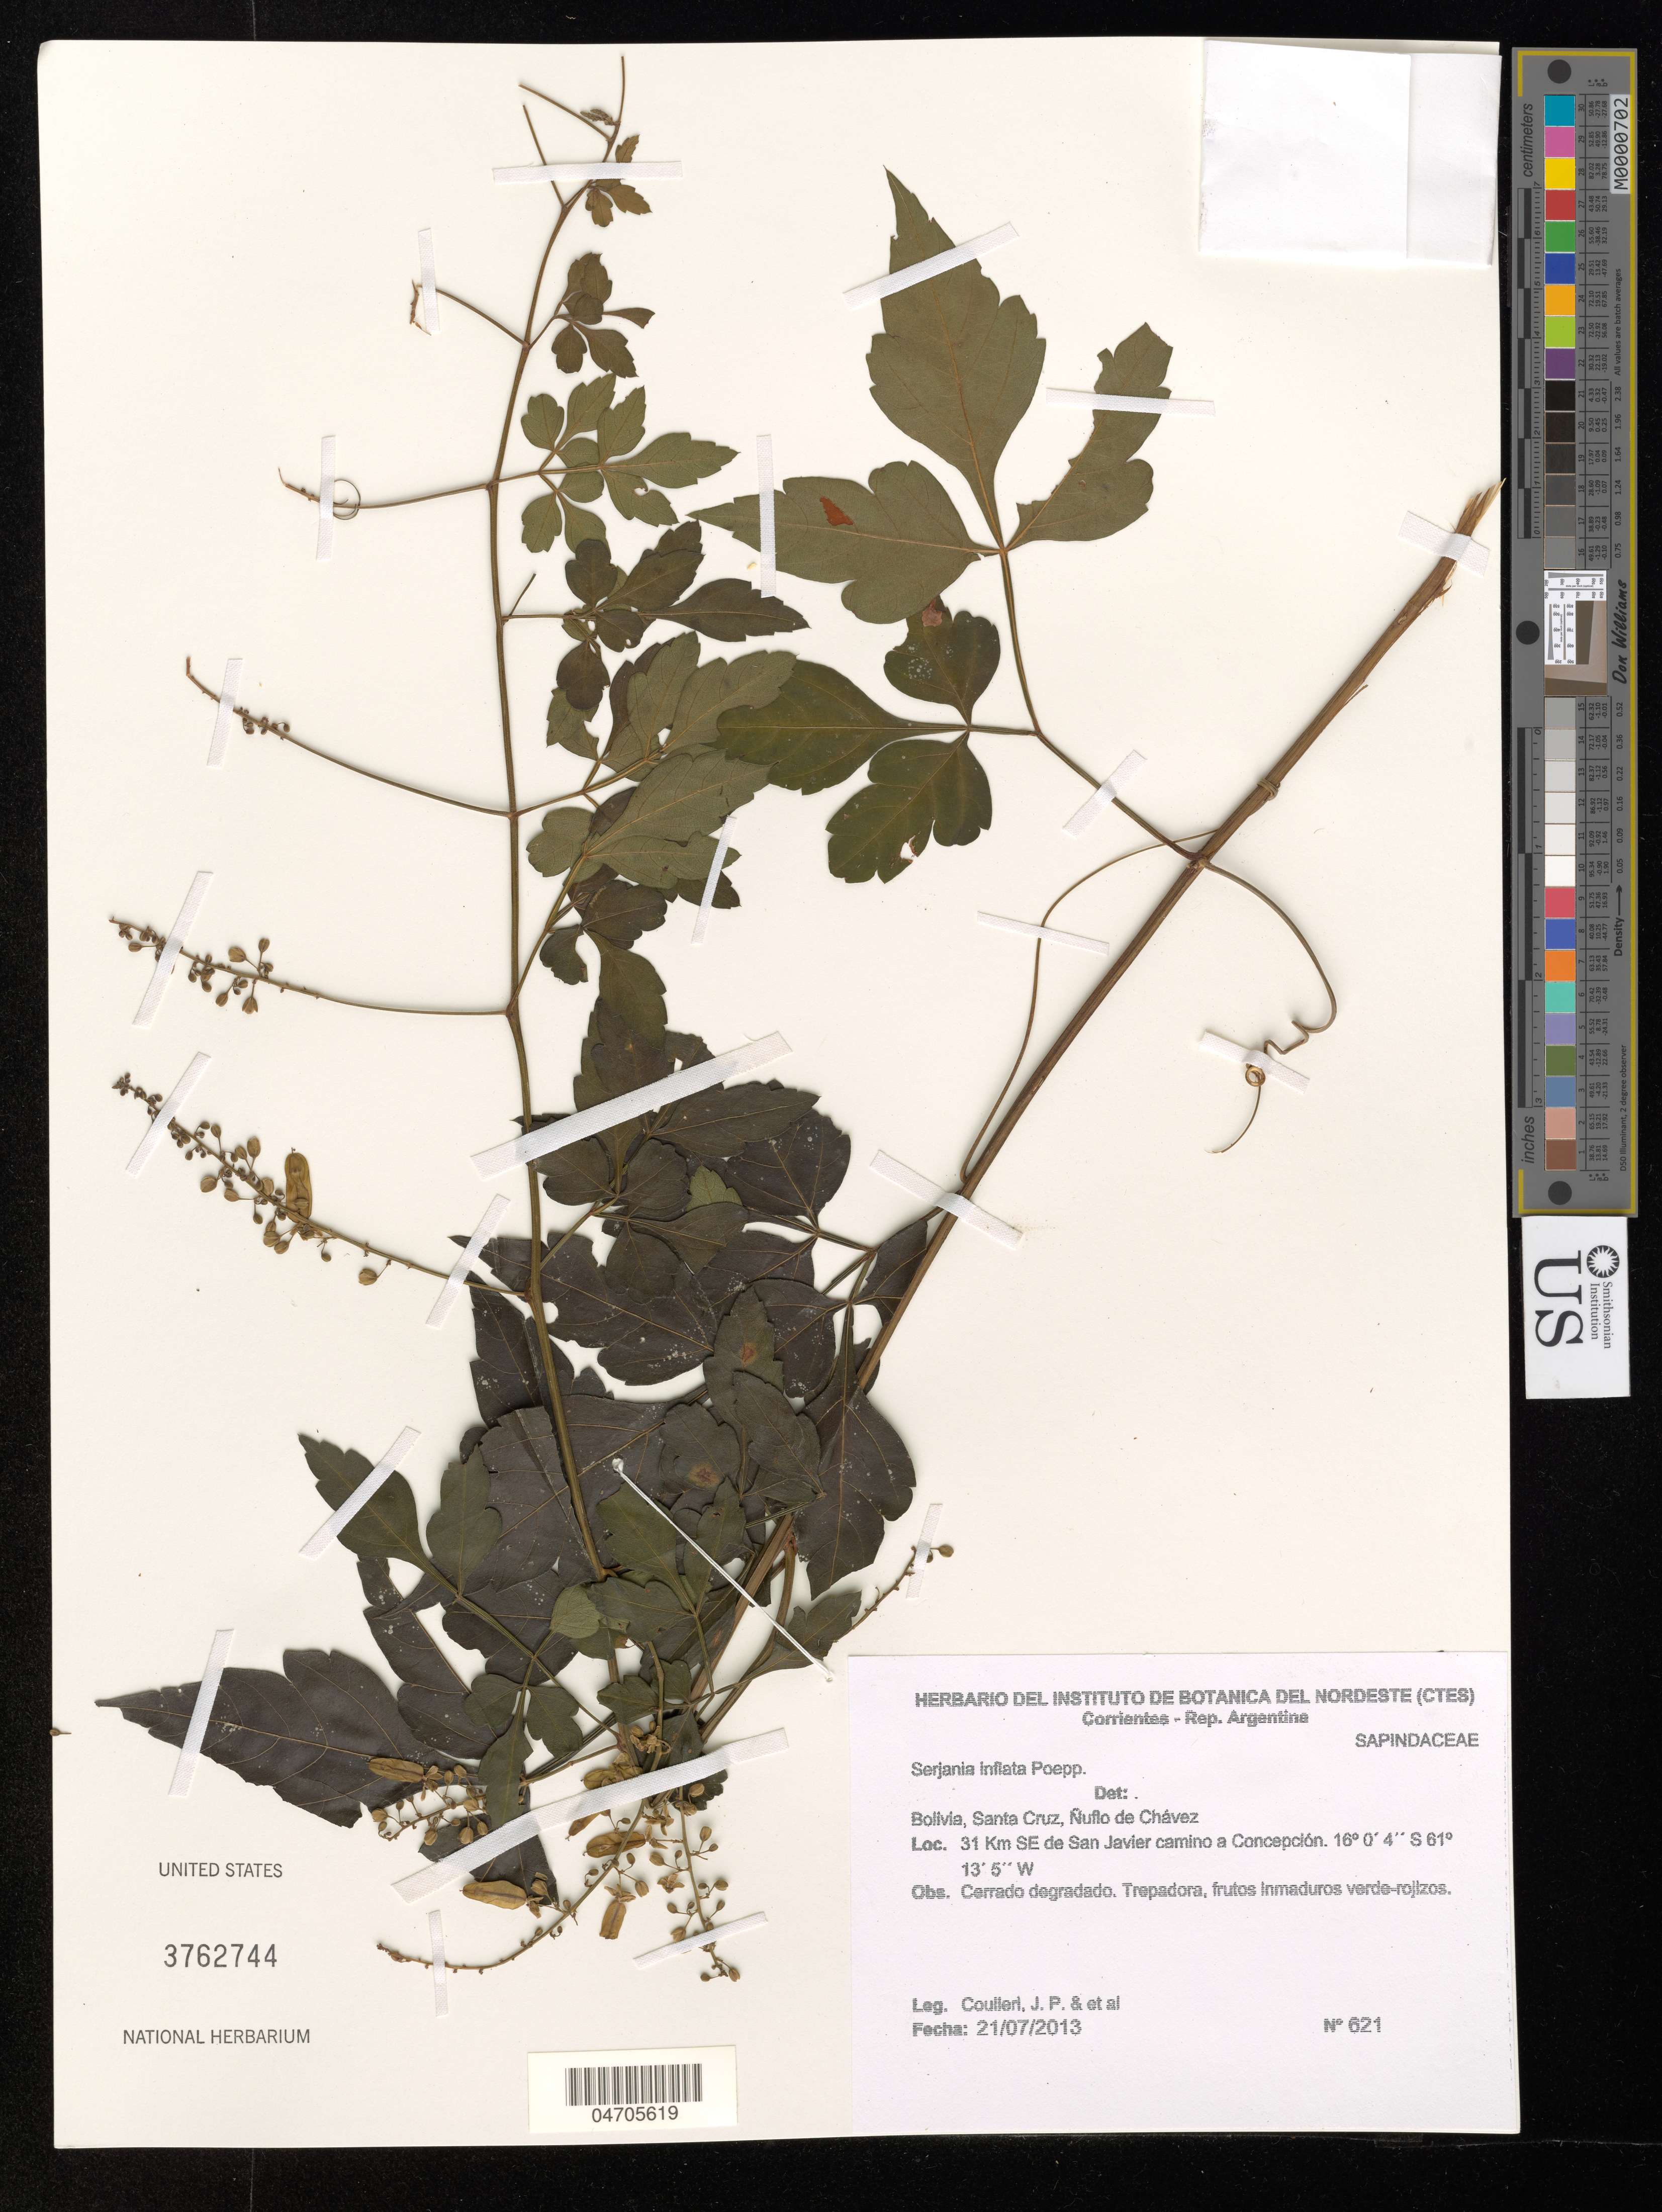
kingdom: Plantae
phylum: Tracheophyta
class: Magnoliopsida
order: Sapindales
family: Sapindaceae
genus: Serjania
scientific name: Serjania inflata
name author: Poepp. & Endl.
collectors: J. Coulleri & et al.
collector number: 621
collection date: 2013-07-21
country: Bolivia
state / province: Santa Cruz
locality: Ñuflo de Chávez. 31 Km SE de San Javier camino a Concepción.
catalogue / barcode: US 3762744